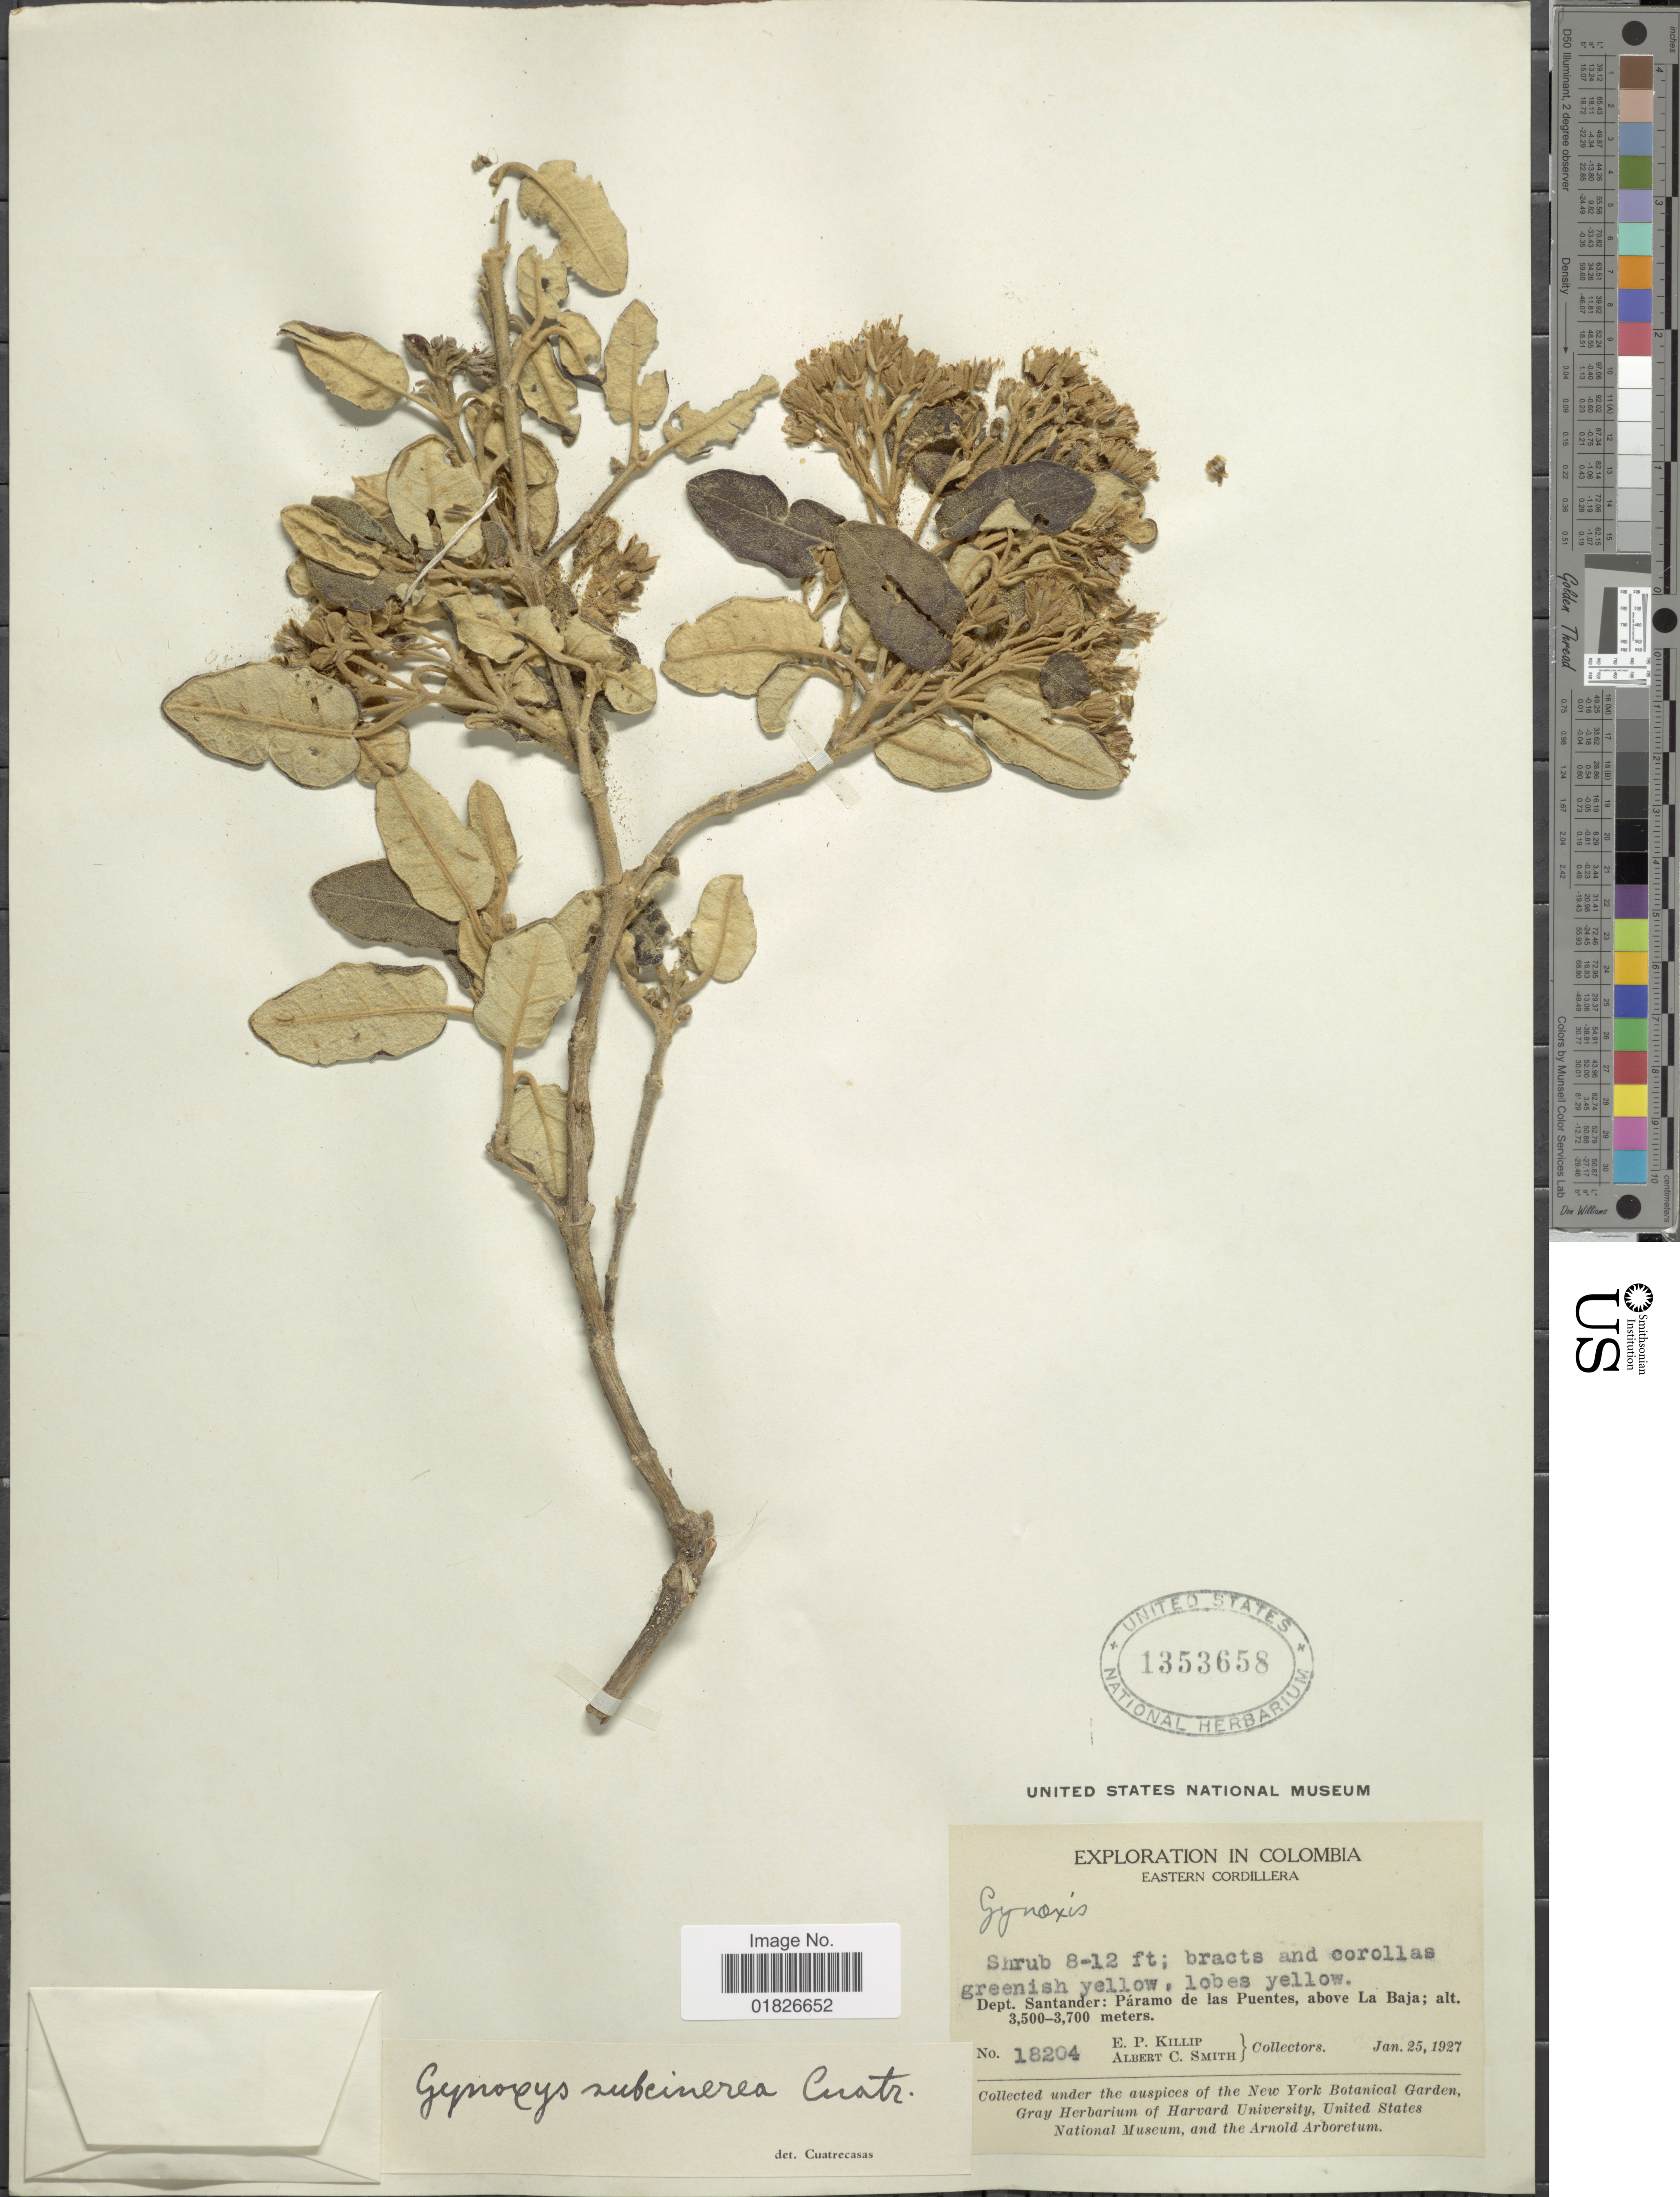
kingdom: Plantae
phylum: Tracheophyta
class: Magnoliopsida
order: Asterales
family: Asteraceae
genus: Gynoxys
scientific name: Gynoxys subcinerea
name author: Cuatrec.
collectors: E. P. Killip & A. C. Smith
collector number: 18204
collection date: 1927-01-25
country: Colombia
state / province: Santander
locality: Eastern Cordillera, Paramo de las Puentes, above La Baja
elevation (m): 3500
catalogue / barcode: US 1353658